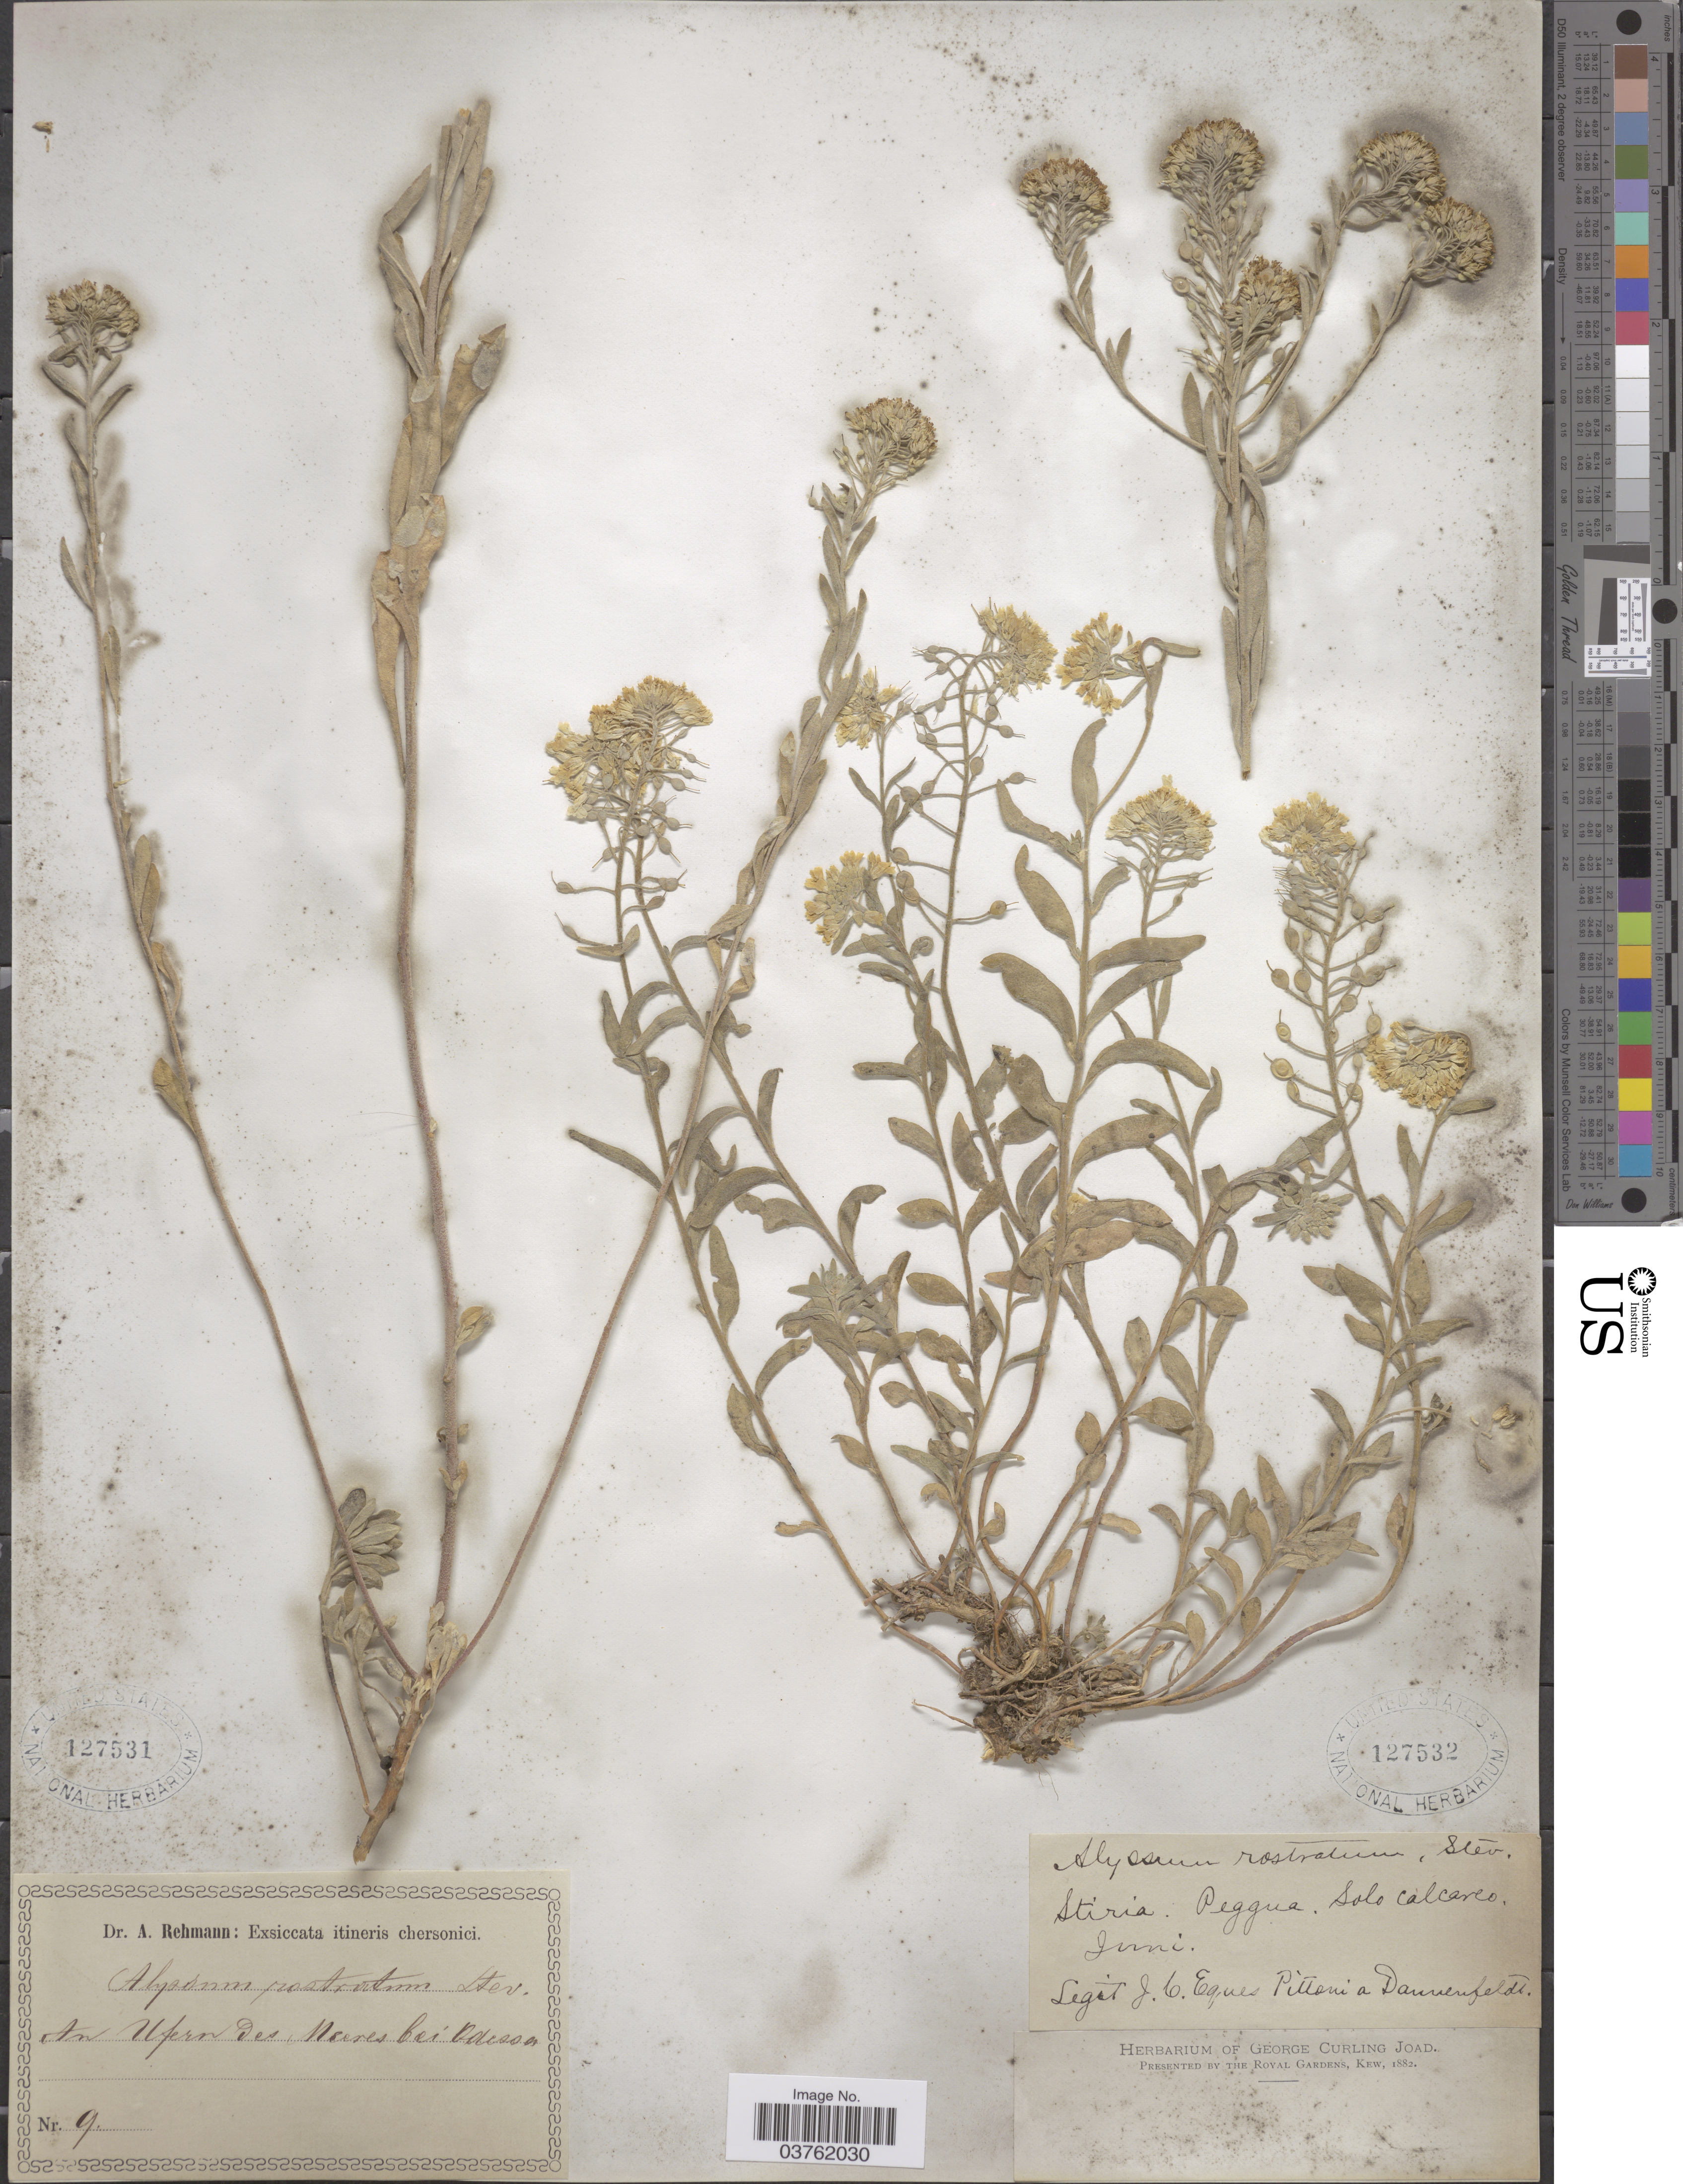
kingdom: Plantae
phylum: Tracheophyta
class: Magnoliopsida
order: Brassicales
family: Brassicaceae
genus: Alyssum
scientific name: Alyssum rostratum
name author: Wierzb. ex Nyman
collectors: J. Pittoni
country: Austria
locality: Stiria. Peggua.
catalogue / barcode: US 127532-2